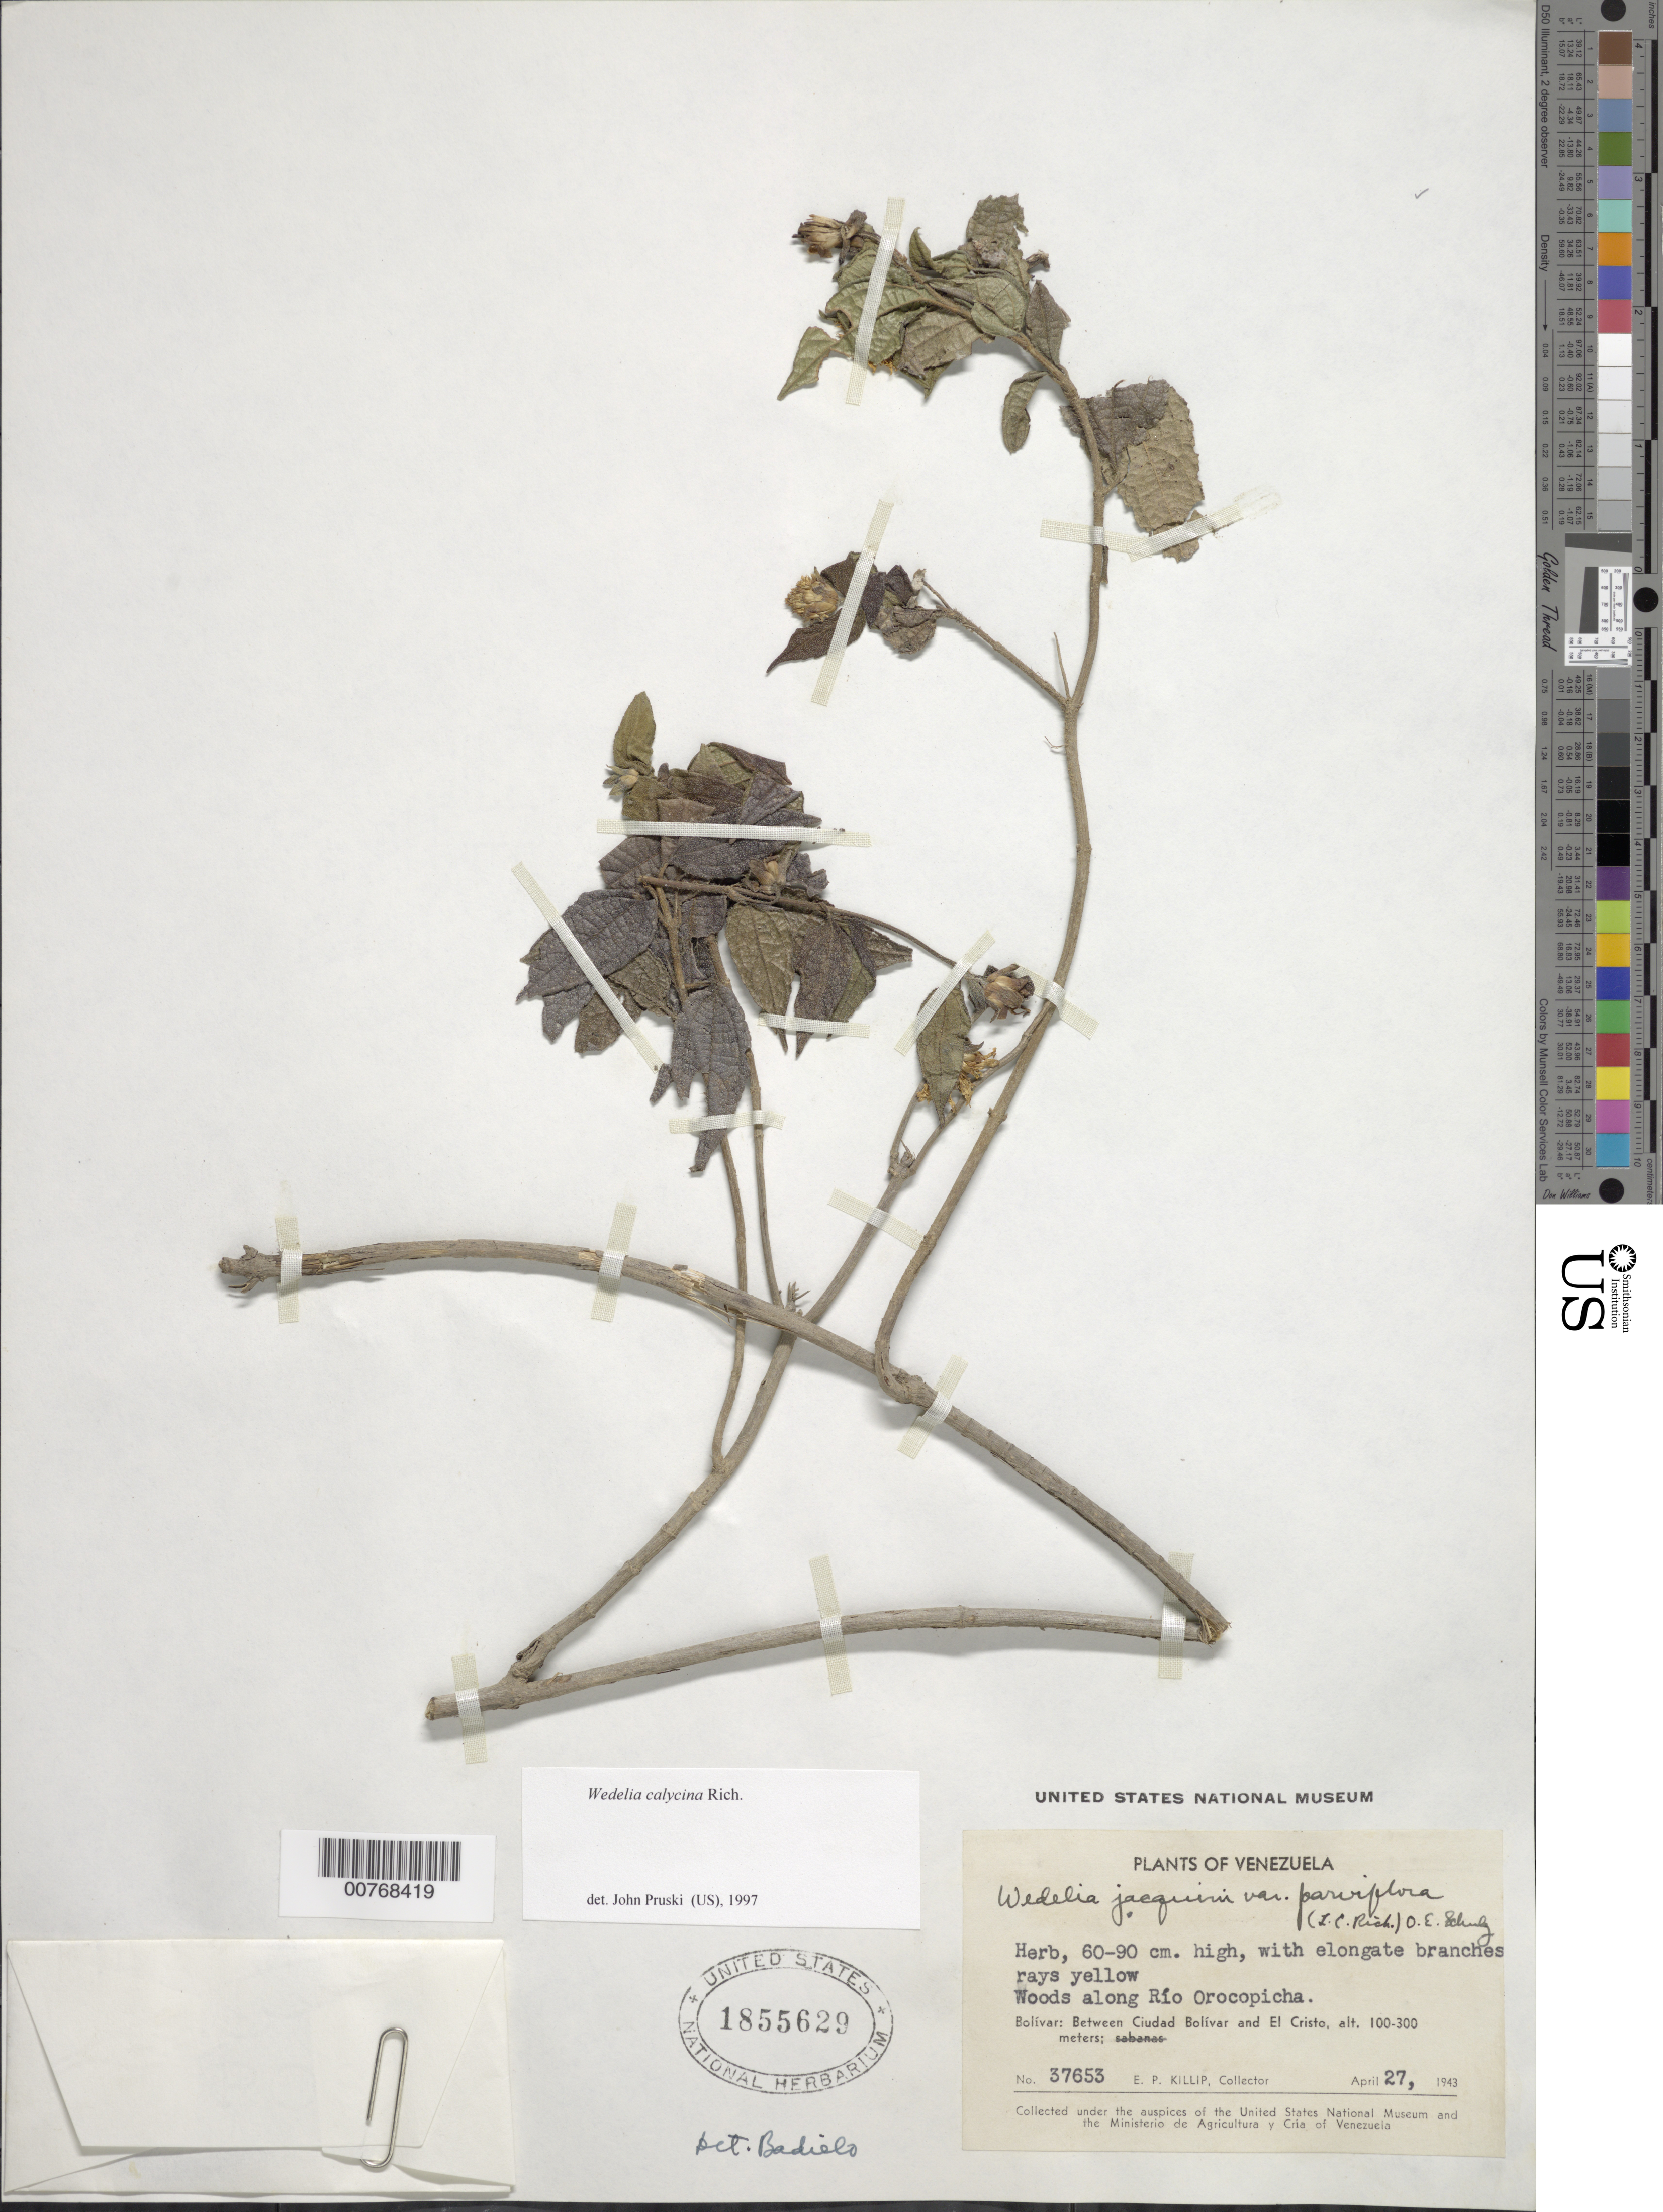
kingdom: Plantae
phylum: Tracheophyta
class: Magnoliopsida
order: Asterales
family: Asteraceae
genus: Wedelia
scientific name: Wedelia calycina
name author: Rich.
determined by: Pruski, J. F.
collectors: E. P. Killip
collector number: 37653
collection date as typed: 27-Apr-43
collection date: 1943-04-27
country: Venezuela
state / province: Bolívar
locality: Ciudad Bolívar to El Cristo, along Río Orocopicha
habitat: Woods along Rio Orocopicha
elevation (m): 100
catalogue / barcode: US 1855629